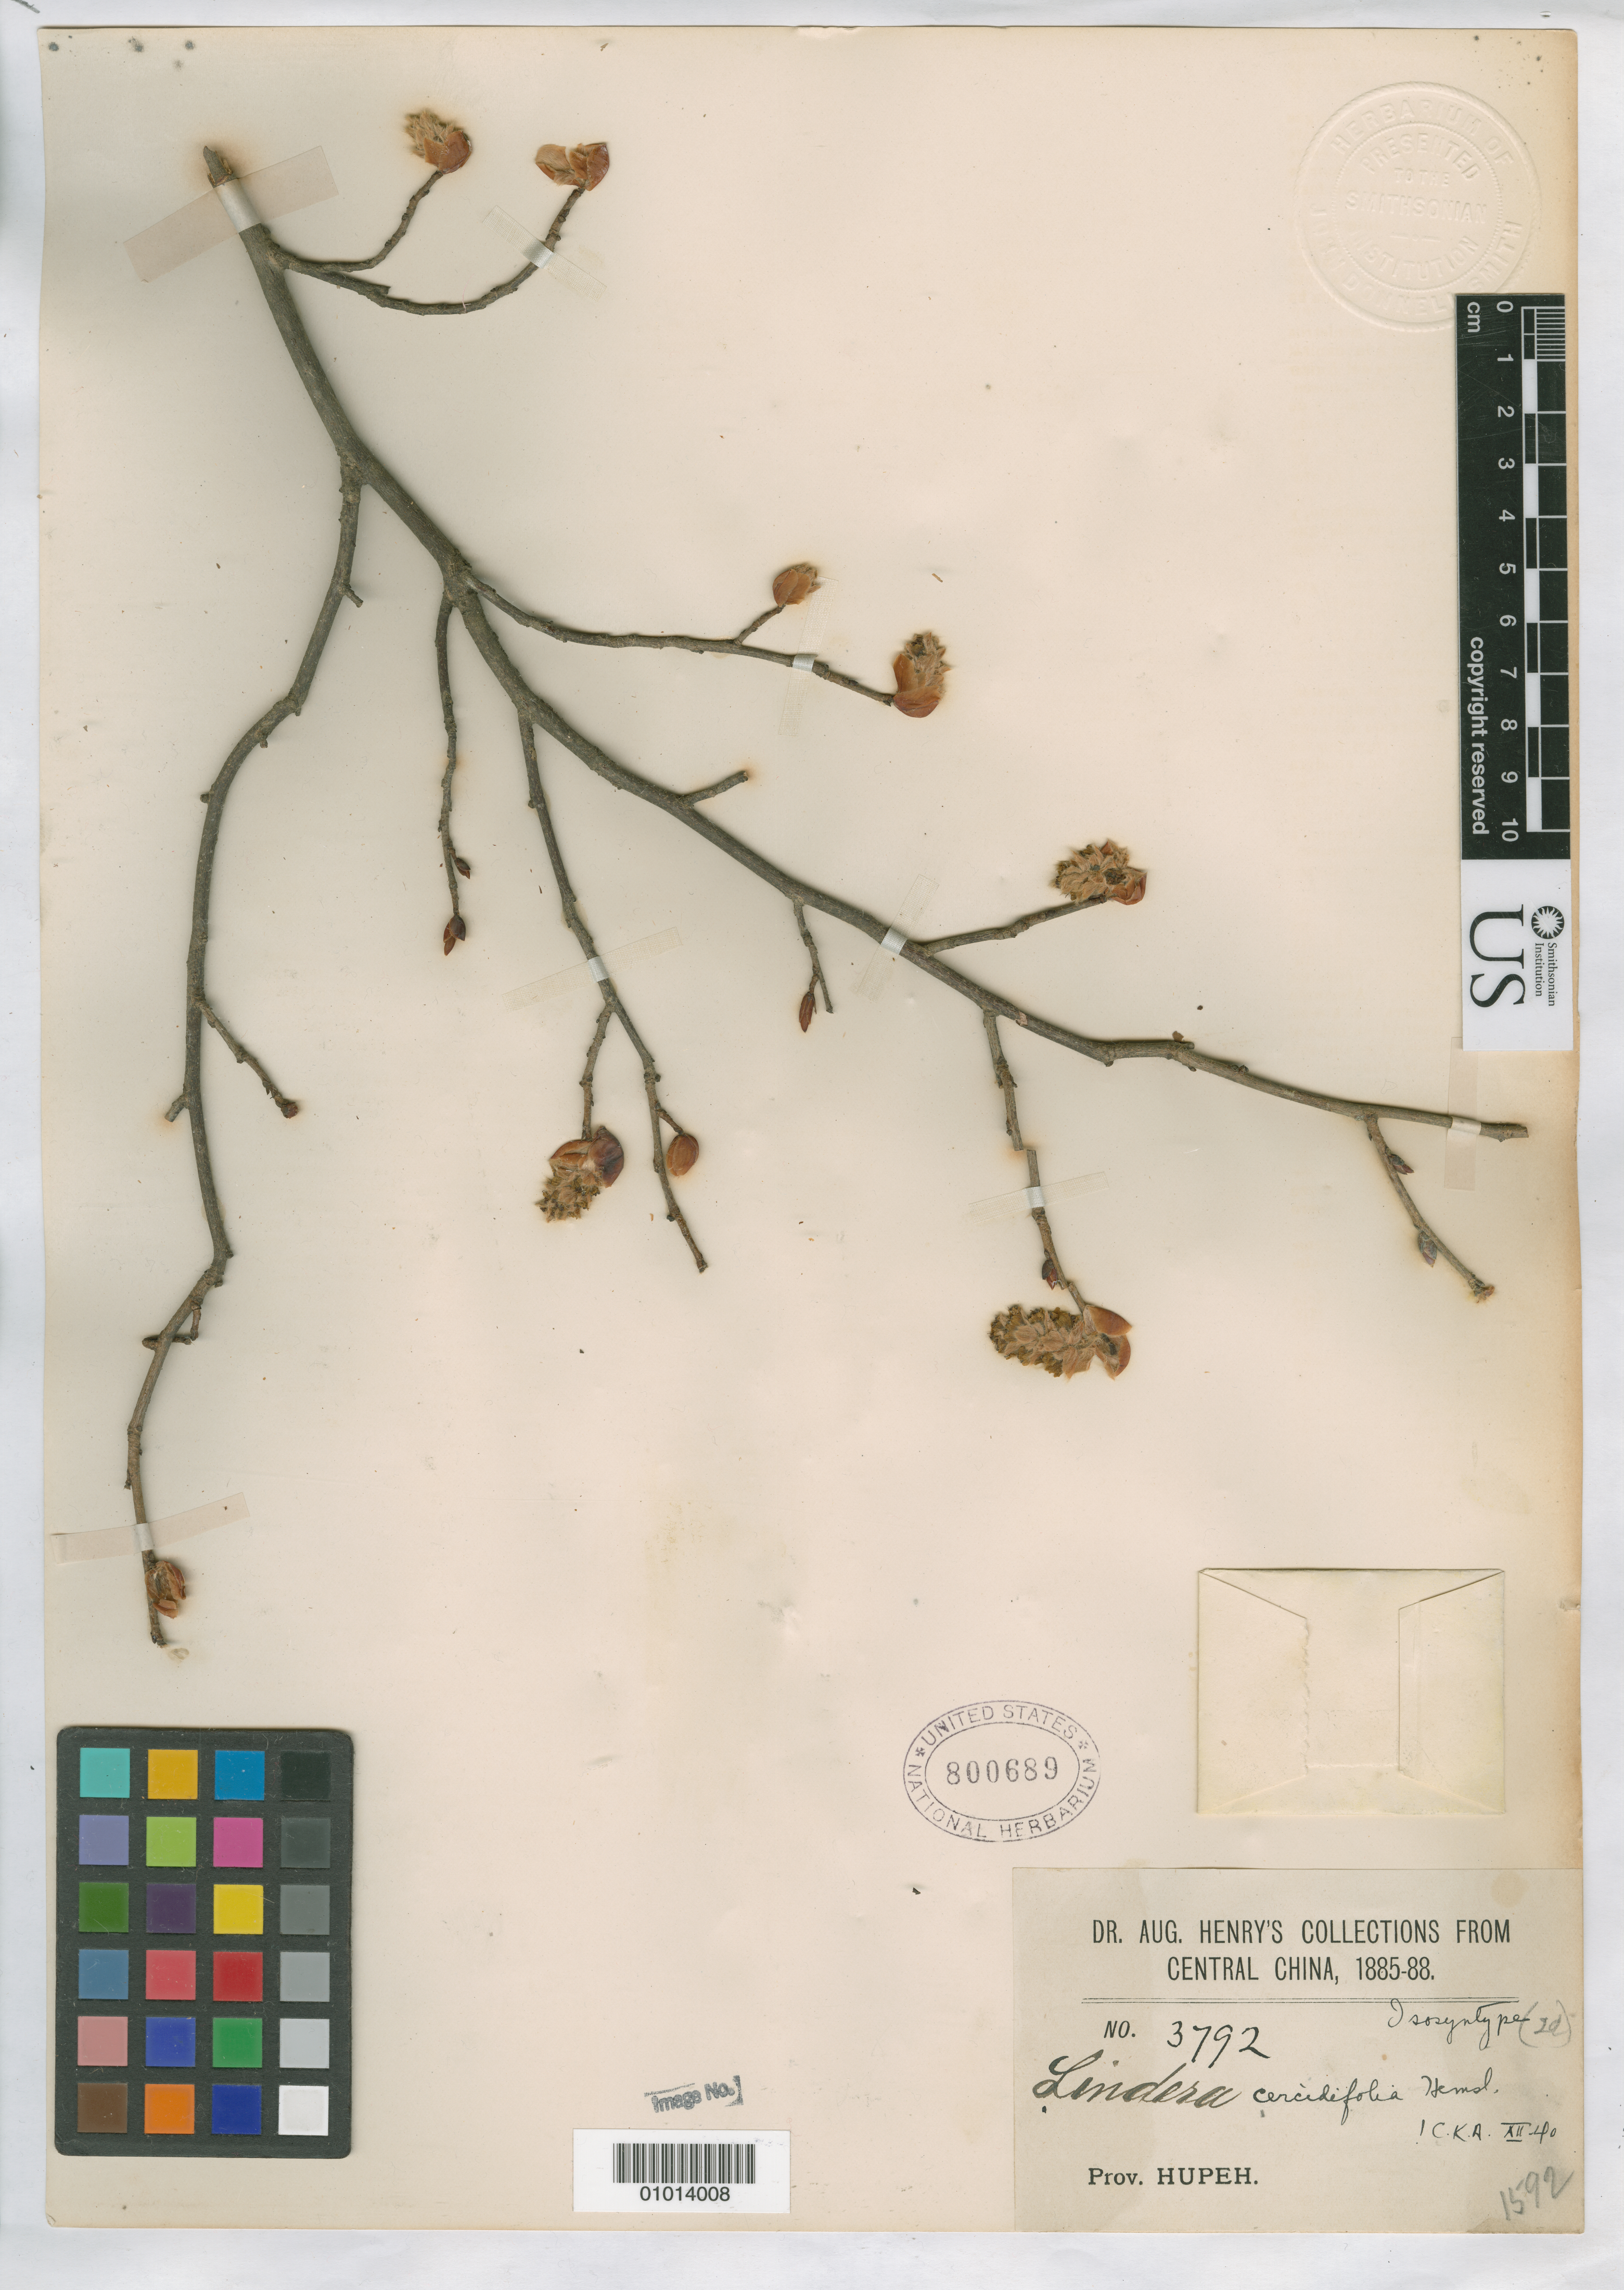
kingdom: Plantae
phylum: Tracheophyta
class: Magnoliopsida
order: Laurales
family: Lauraceae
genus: Lindera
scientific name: Lindera cercidifolia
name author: Hemsl.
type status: Isosyntype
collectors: A. Henry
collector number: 3792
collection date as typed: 1885 to 1888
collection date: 1885/1888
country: China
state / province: Hubei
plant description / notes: Specimen Ex John Donnell Smith herbarium.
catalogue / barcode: US 800689